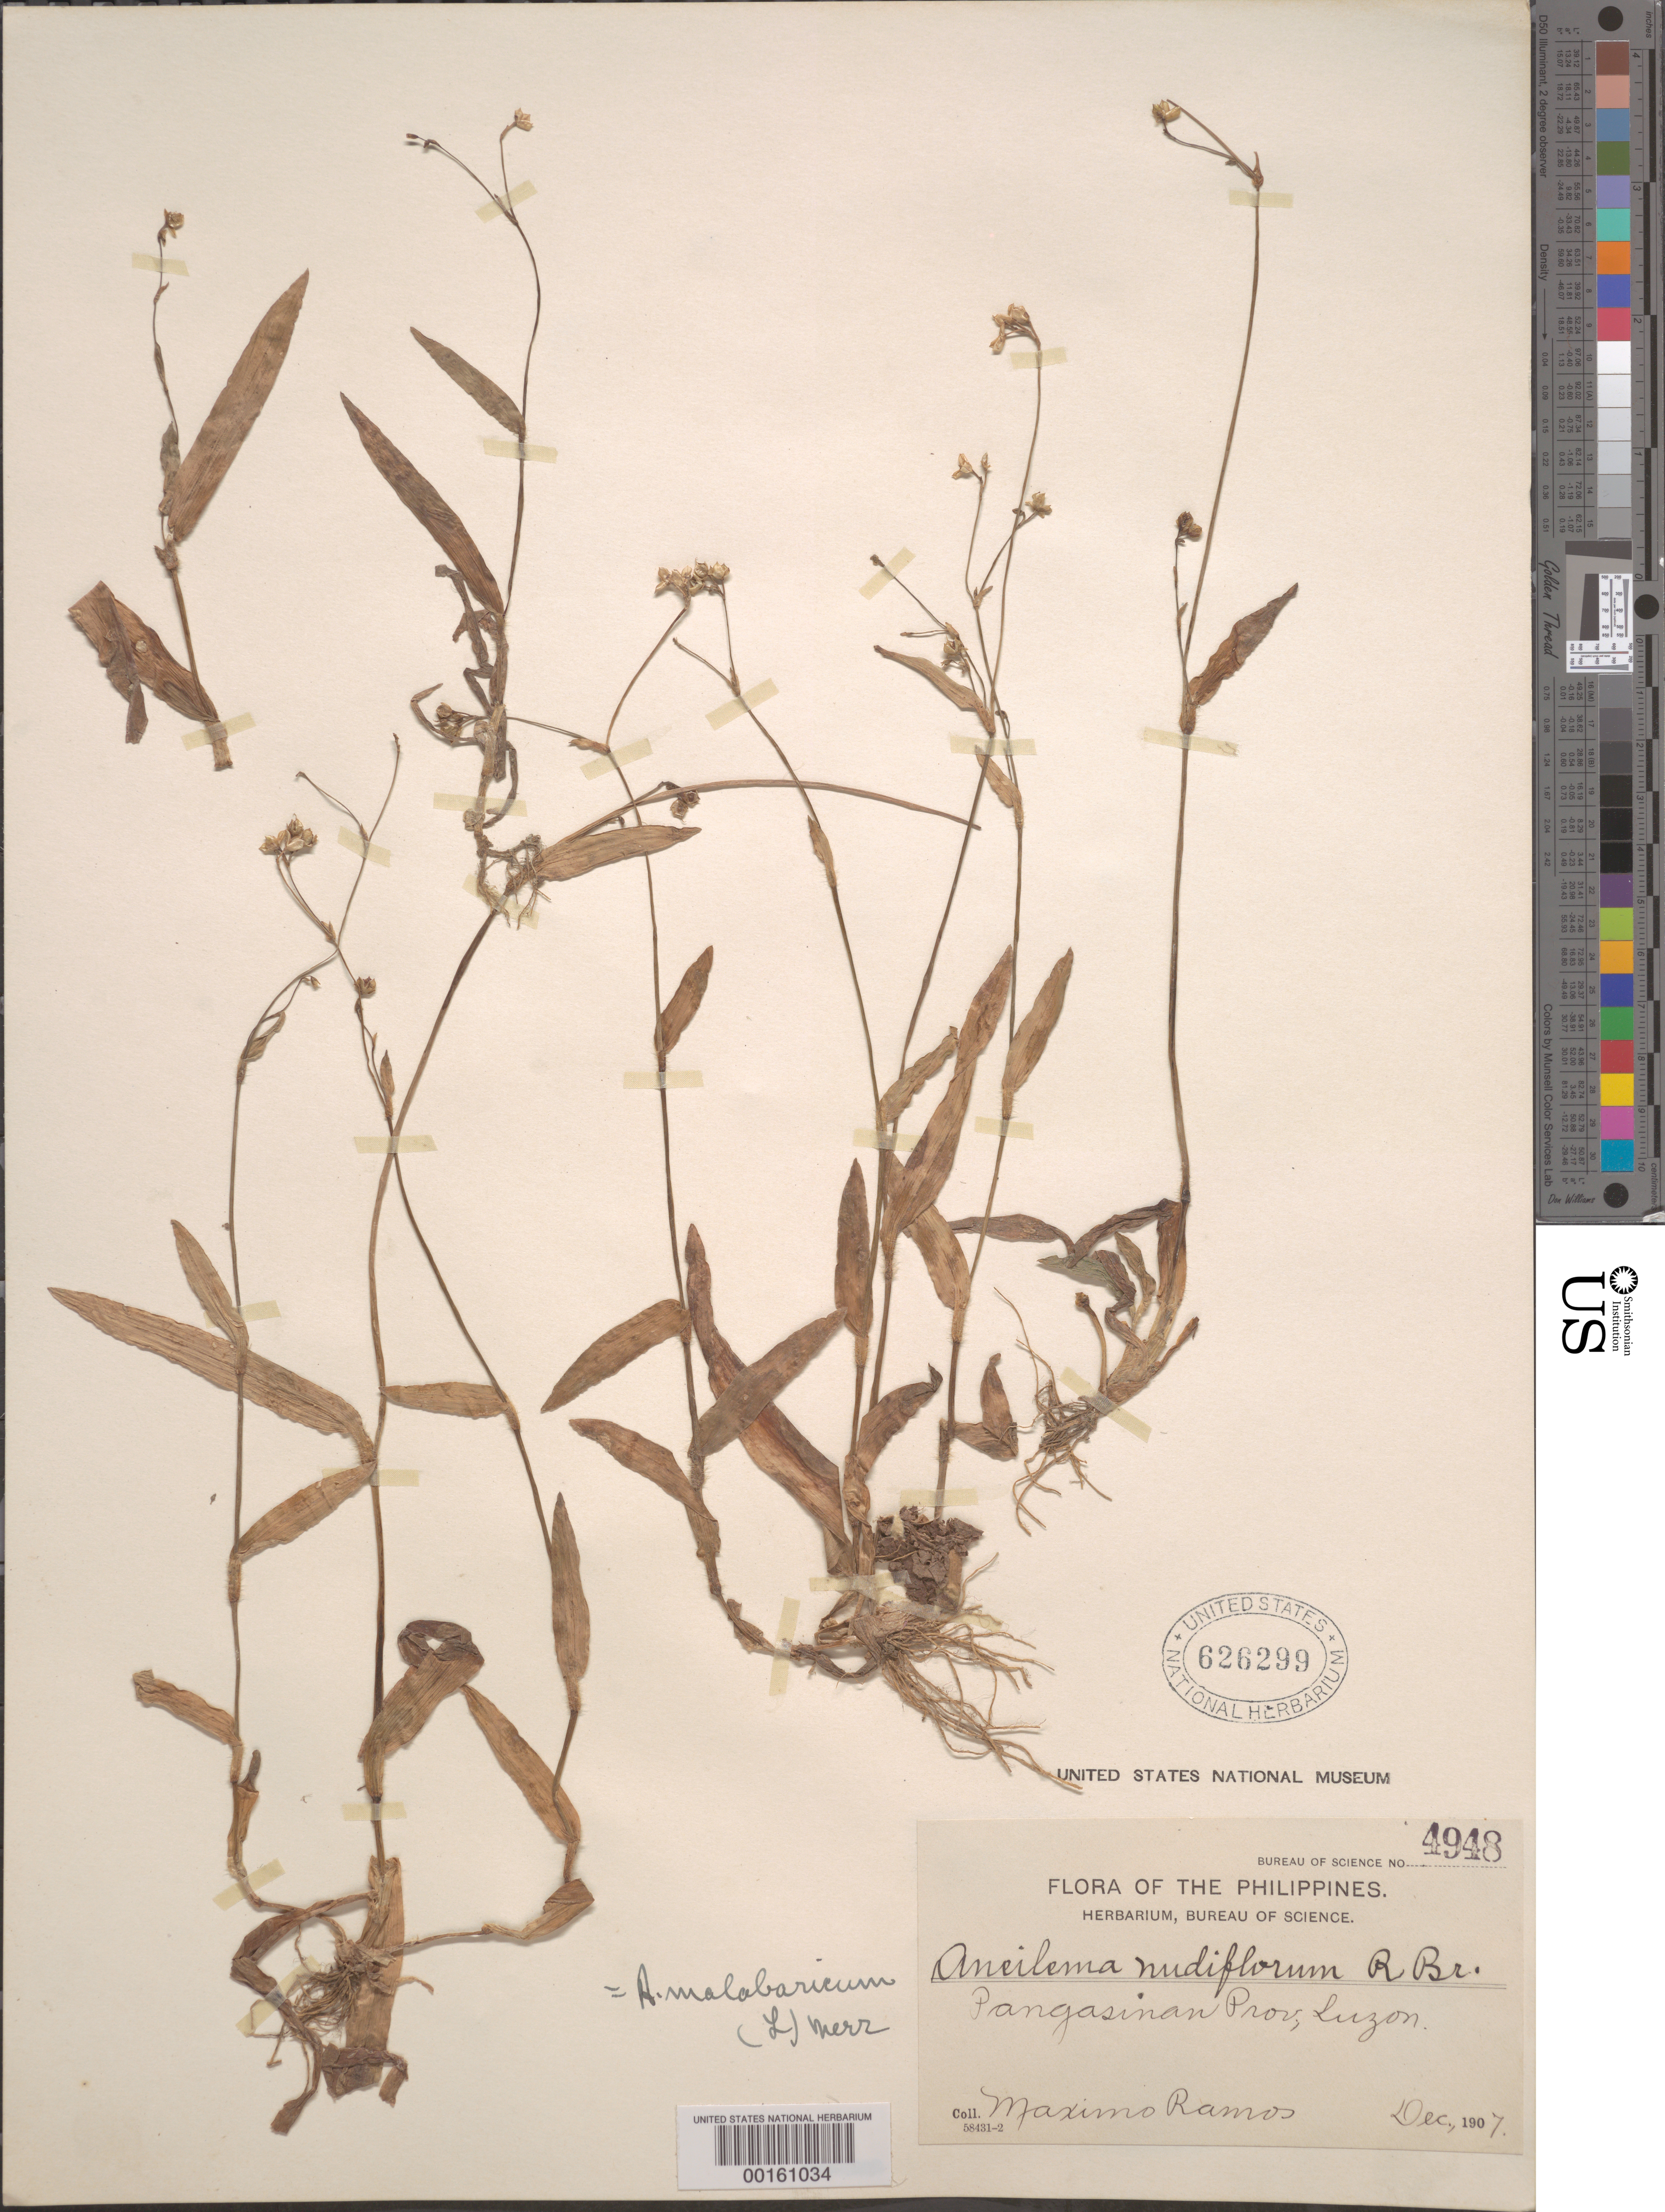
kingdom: Plantae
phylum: Tracheophyta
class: Liliopsida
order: Commelinales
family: Commelinaceae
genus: Murdannia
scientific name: Murdannia nudiflora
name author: (L.) Brenan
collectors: M. Ramos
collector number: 4948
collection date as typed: Dec 1907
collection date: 1907-12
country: Philippines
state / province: Ilocos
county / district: Pangasinan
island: Luzon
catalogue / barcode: US 626299